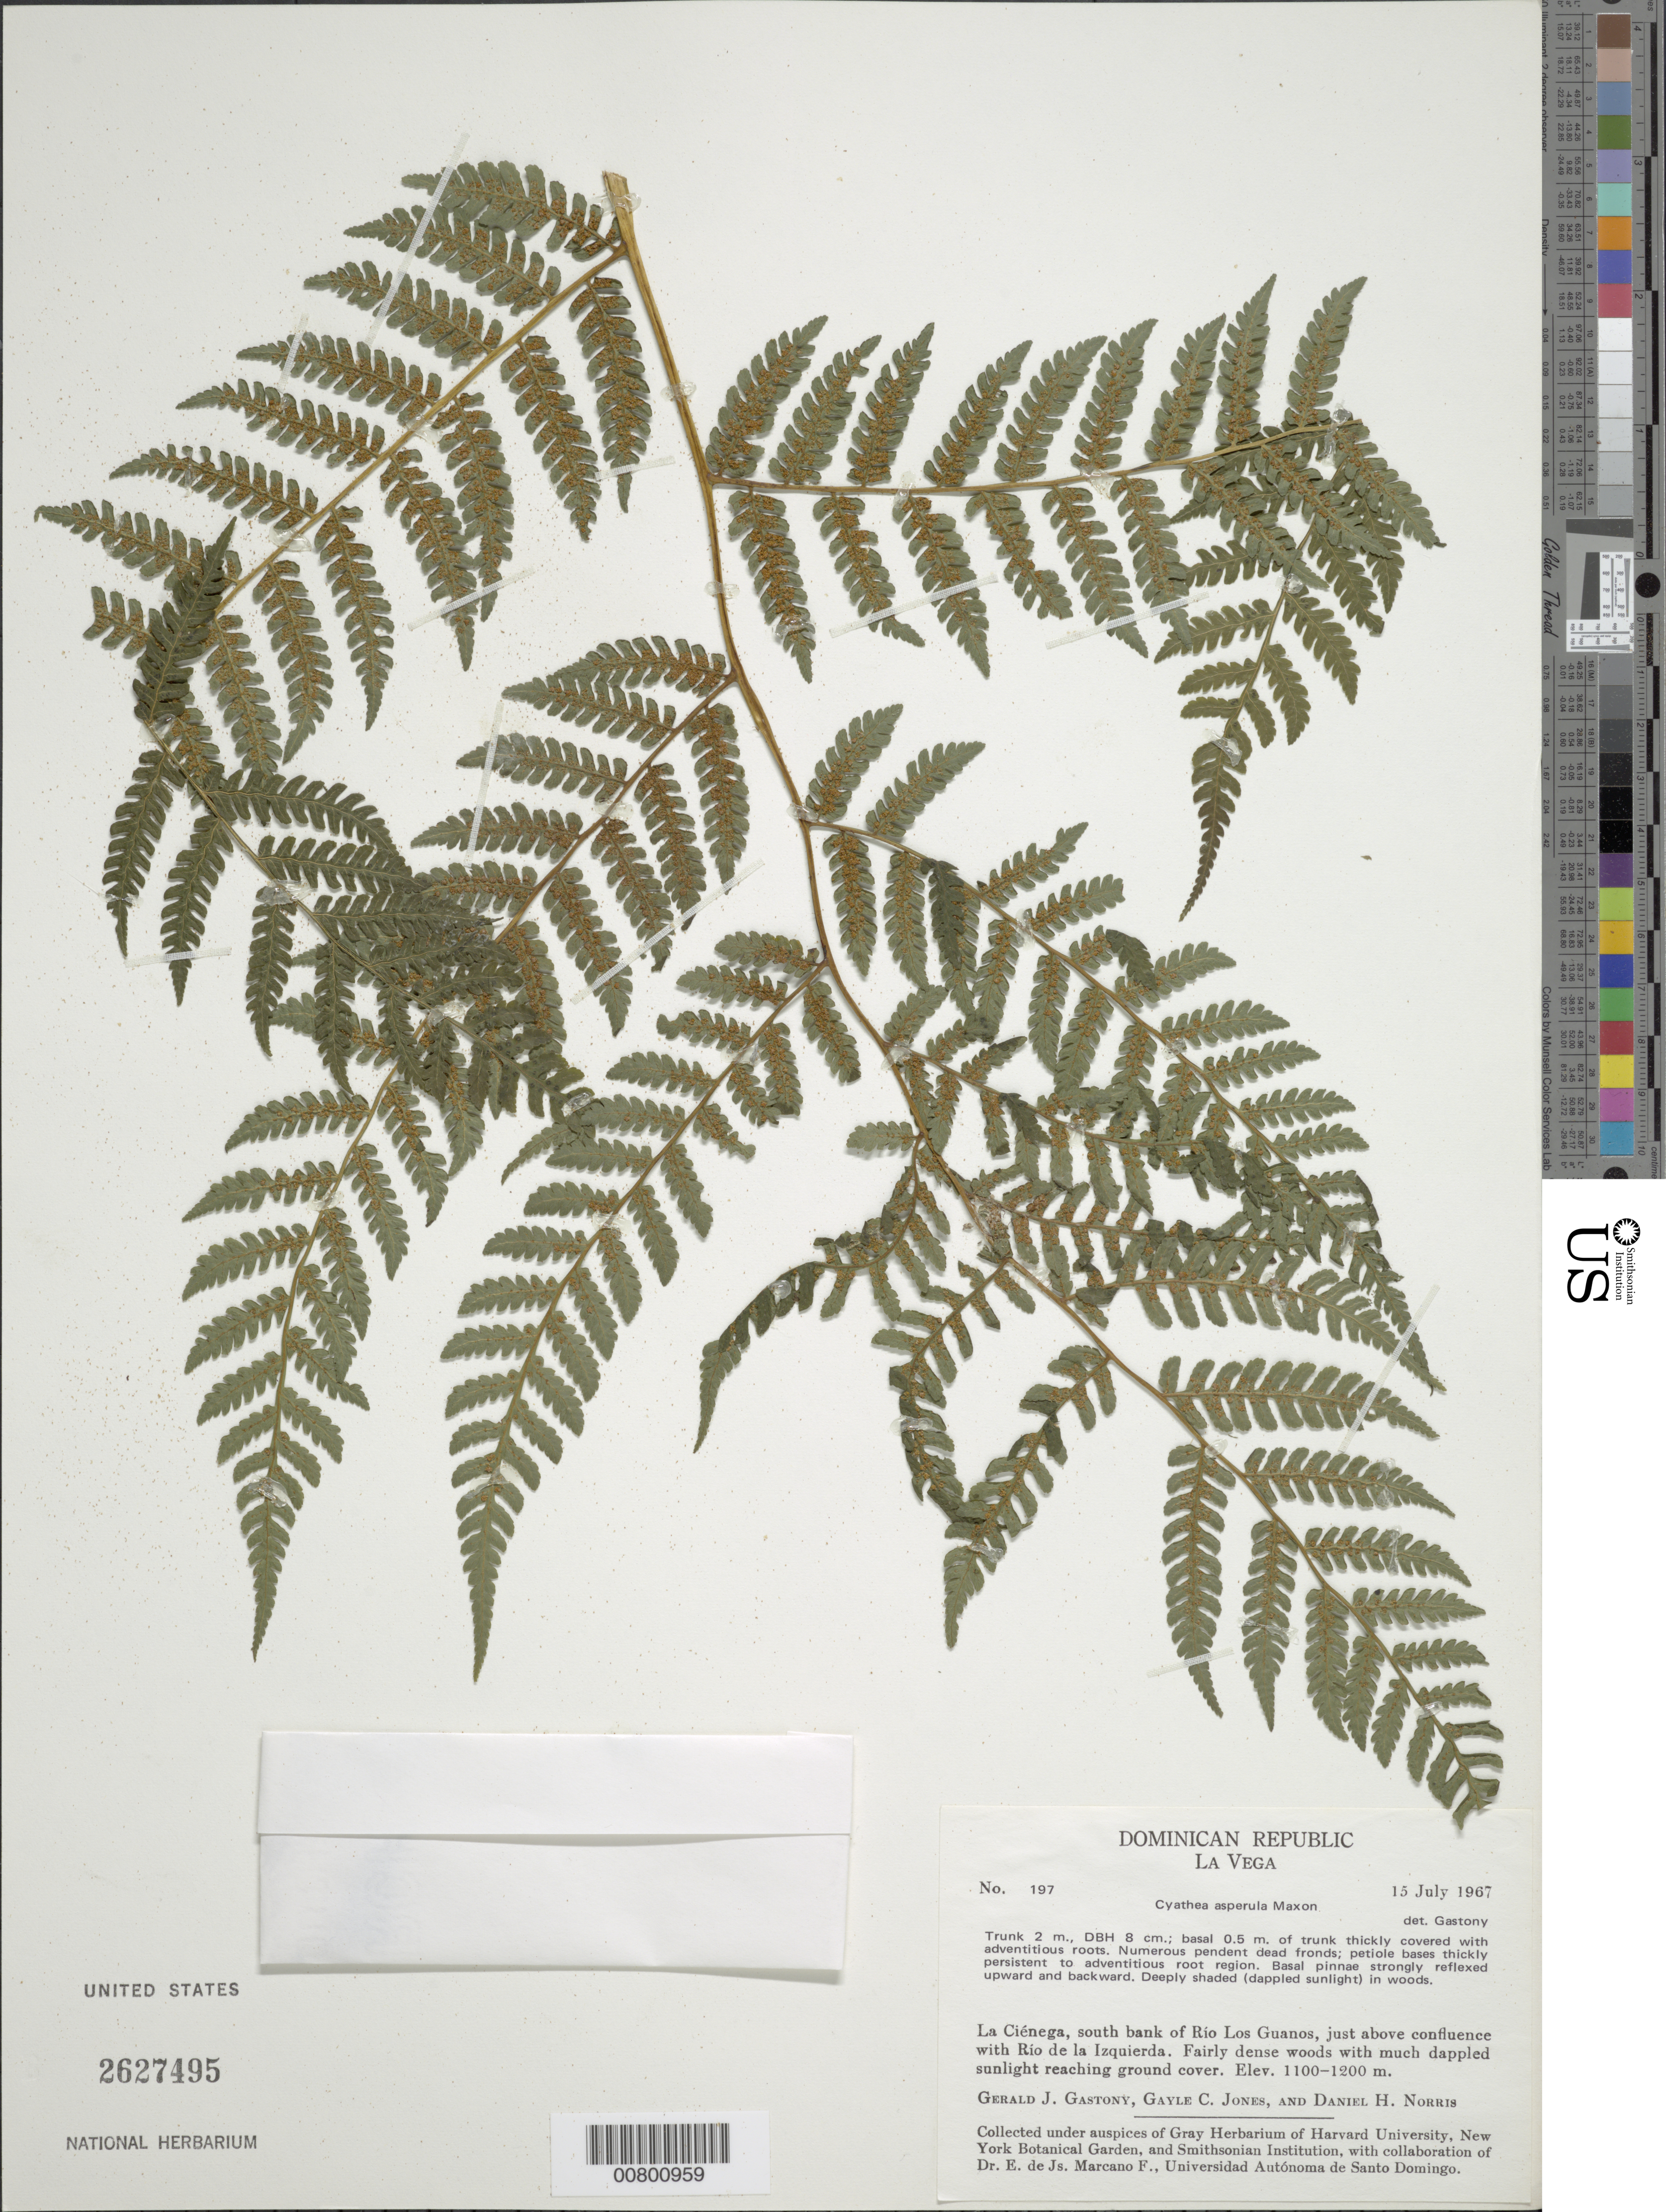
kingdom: Plantae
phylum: Tracheophyta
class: Polypodiopsida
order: Cyatheales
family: Cyatheaceae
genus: Cyathea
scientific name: Cyathea furfuracea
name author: Christ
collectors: G. Gastony, G. C. Jones & D. H. Norris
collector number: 197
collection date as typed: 15 Jul 1967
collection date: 1967-07-15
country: Dominican Republic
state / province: La Vega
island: Hispaniola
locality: La Ciénega, S bank of Río Los Guanos, above confluence with Río de la Izquierda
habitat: Fairly dense woods with much dappled sunlight reaching ground cover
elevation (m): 1100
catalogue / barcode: US 2627495